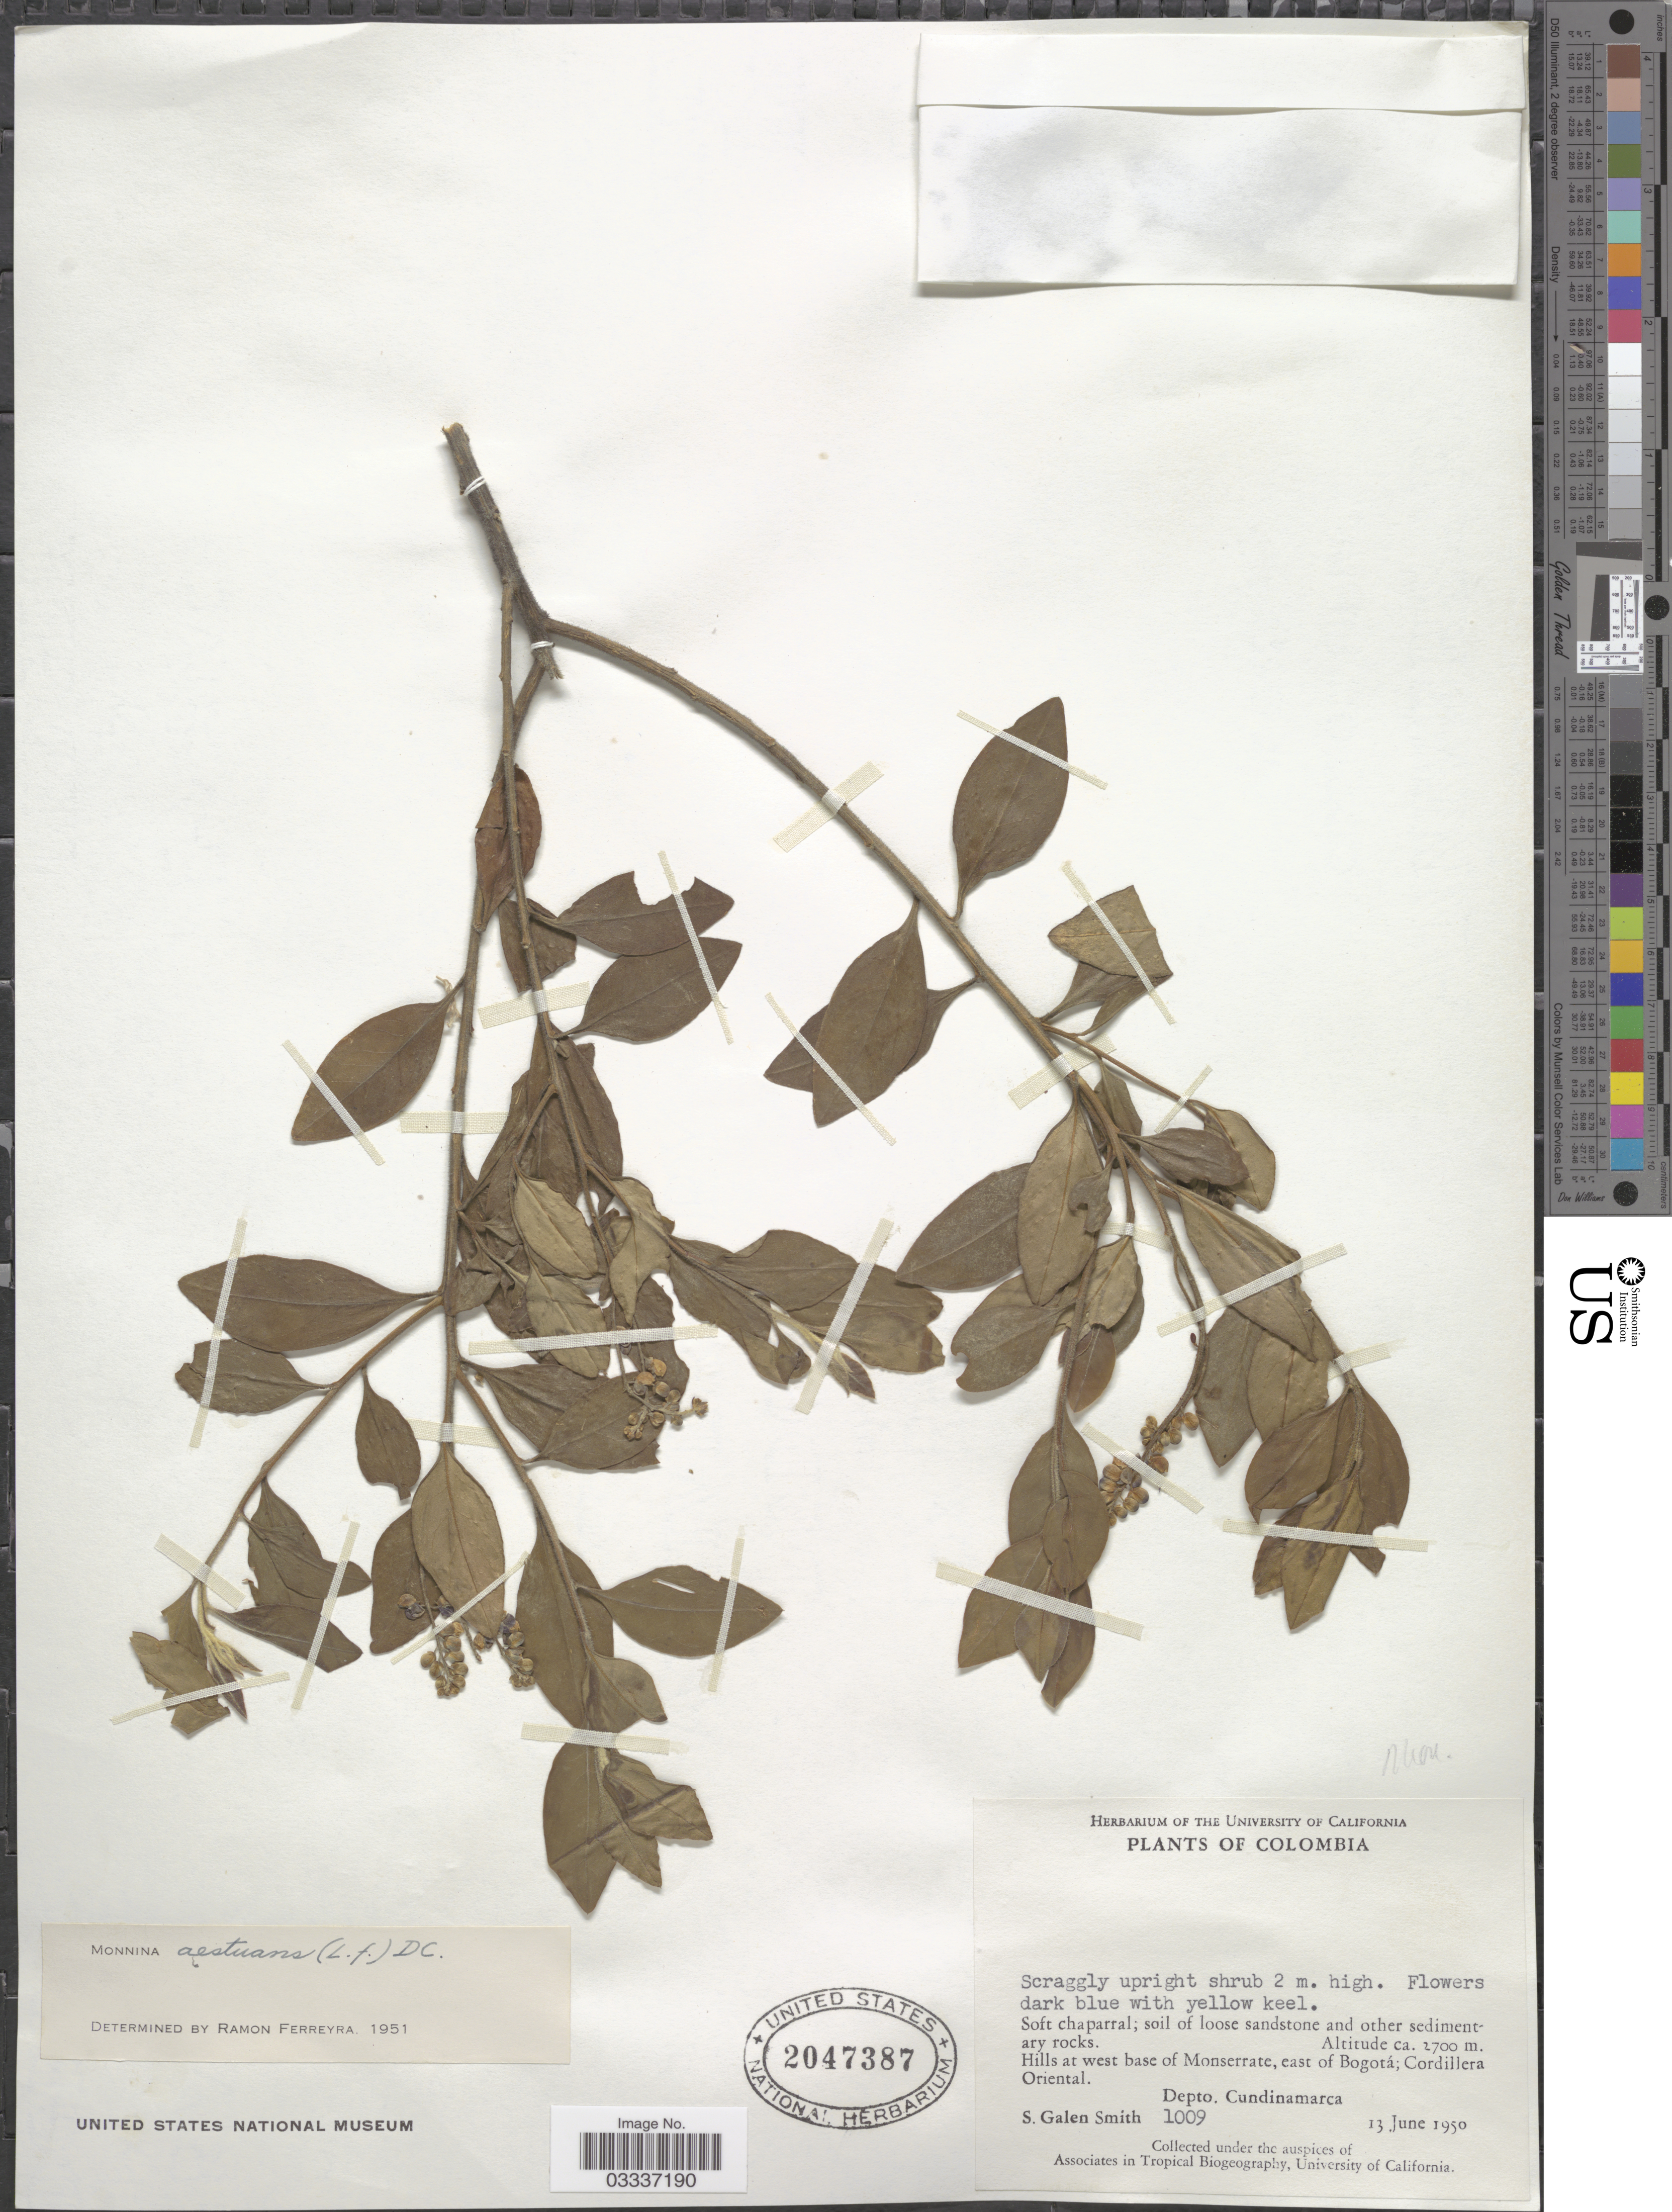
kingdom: Plantae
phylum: Tracheophyta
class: Magnoliopsida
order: Fabales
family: Polygalaceae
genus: Monnina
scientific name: Monnina aestuans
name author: (L. f.) DC.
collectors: S. G. Smith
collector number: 1009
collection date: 1950-06-13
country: Colombia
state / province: Cundinamarca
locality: Hills at west base of Monserrate, east of Bogotá; Cordillera Oriental. Depto. Cundinamarca.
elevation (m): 2700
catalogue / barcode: US 2047387